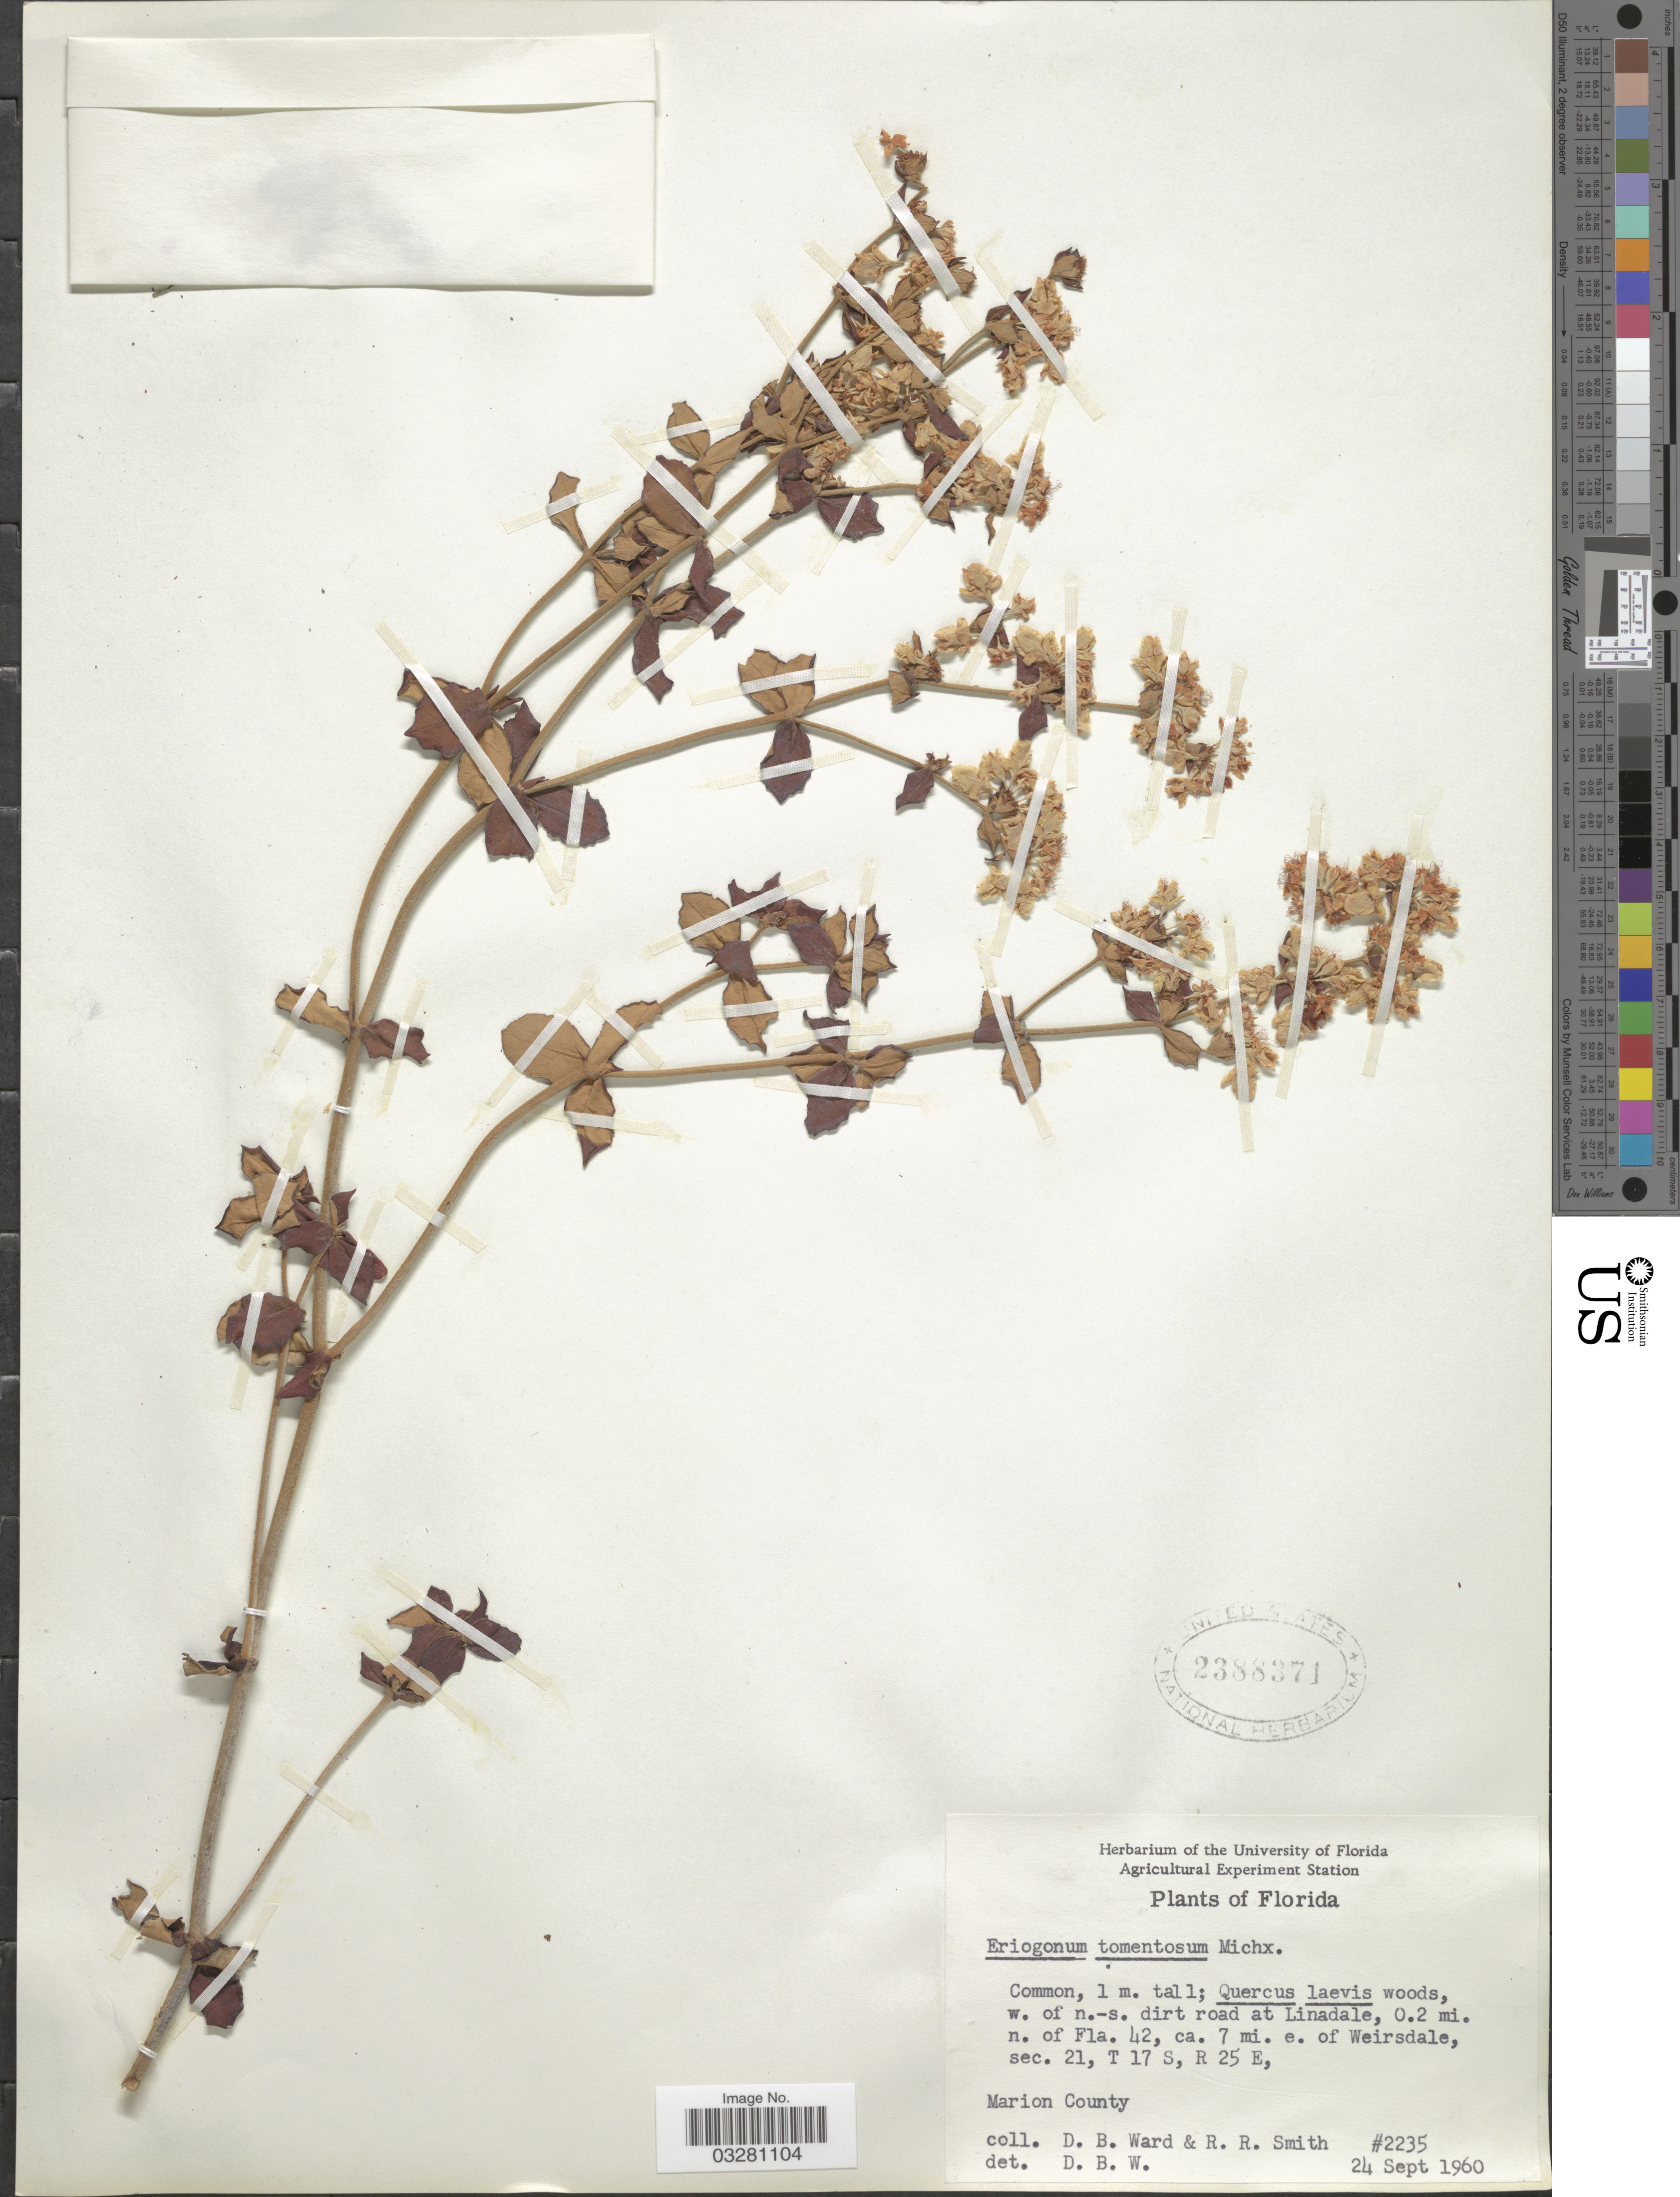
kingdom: Plantae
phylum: Tracheophyta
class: Magnoliopsida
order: Caryophyllales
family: Polygonaceae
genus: Eriogonum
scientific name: Eriogonum tomentosum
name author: Michx.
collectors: D. B. Ward & R. Smith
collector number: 2235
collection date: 1960-09-24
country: United States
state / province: Florida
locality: W. of n.-s. dirt road at Linadale, 0.2 mi. n. of Fla. 42, ca. 7 mi. e. of Weirsdale, sec. 21, T17S, R25E. Marion County.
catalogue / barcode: US 2388371